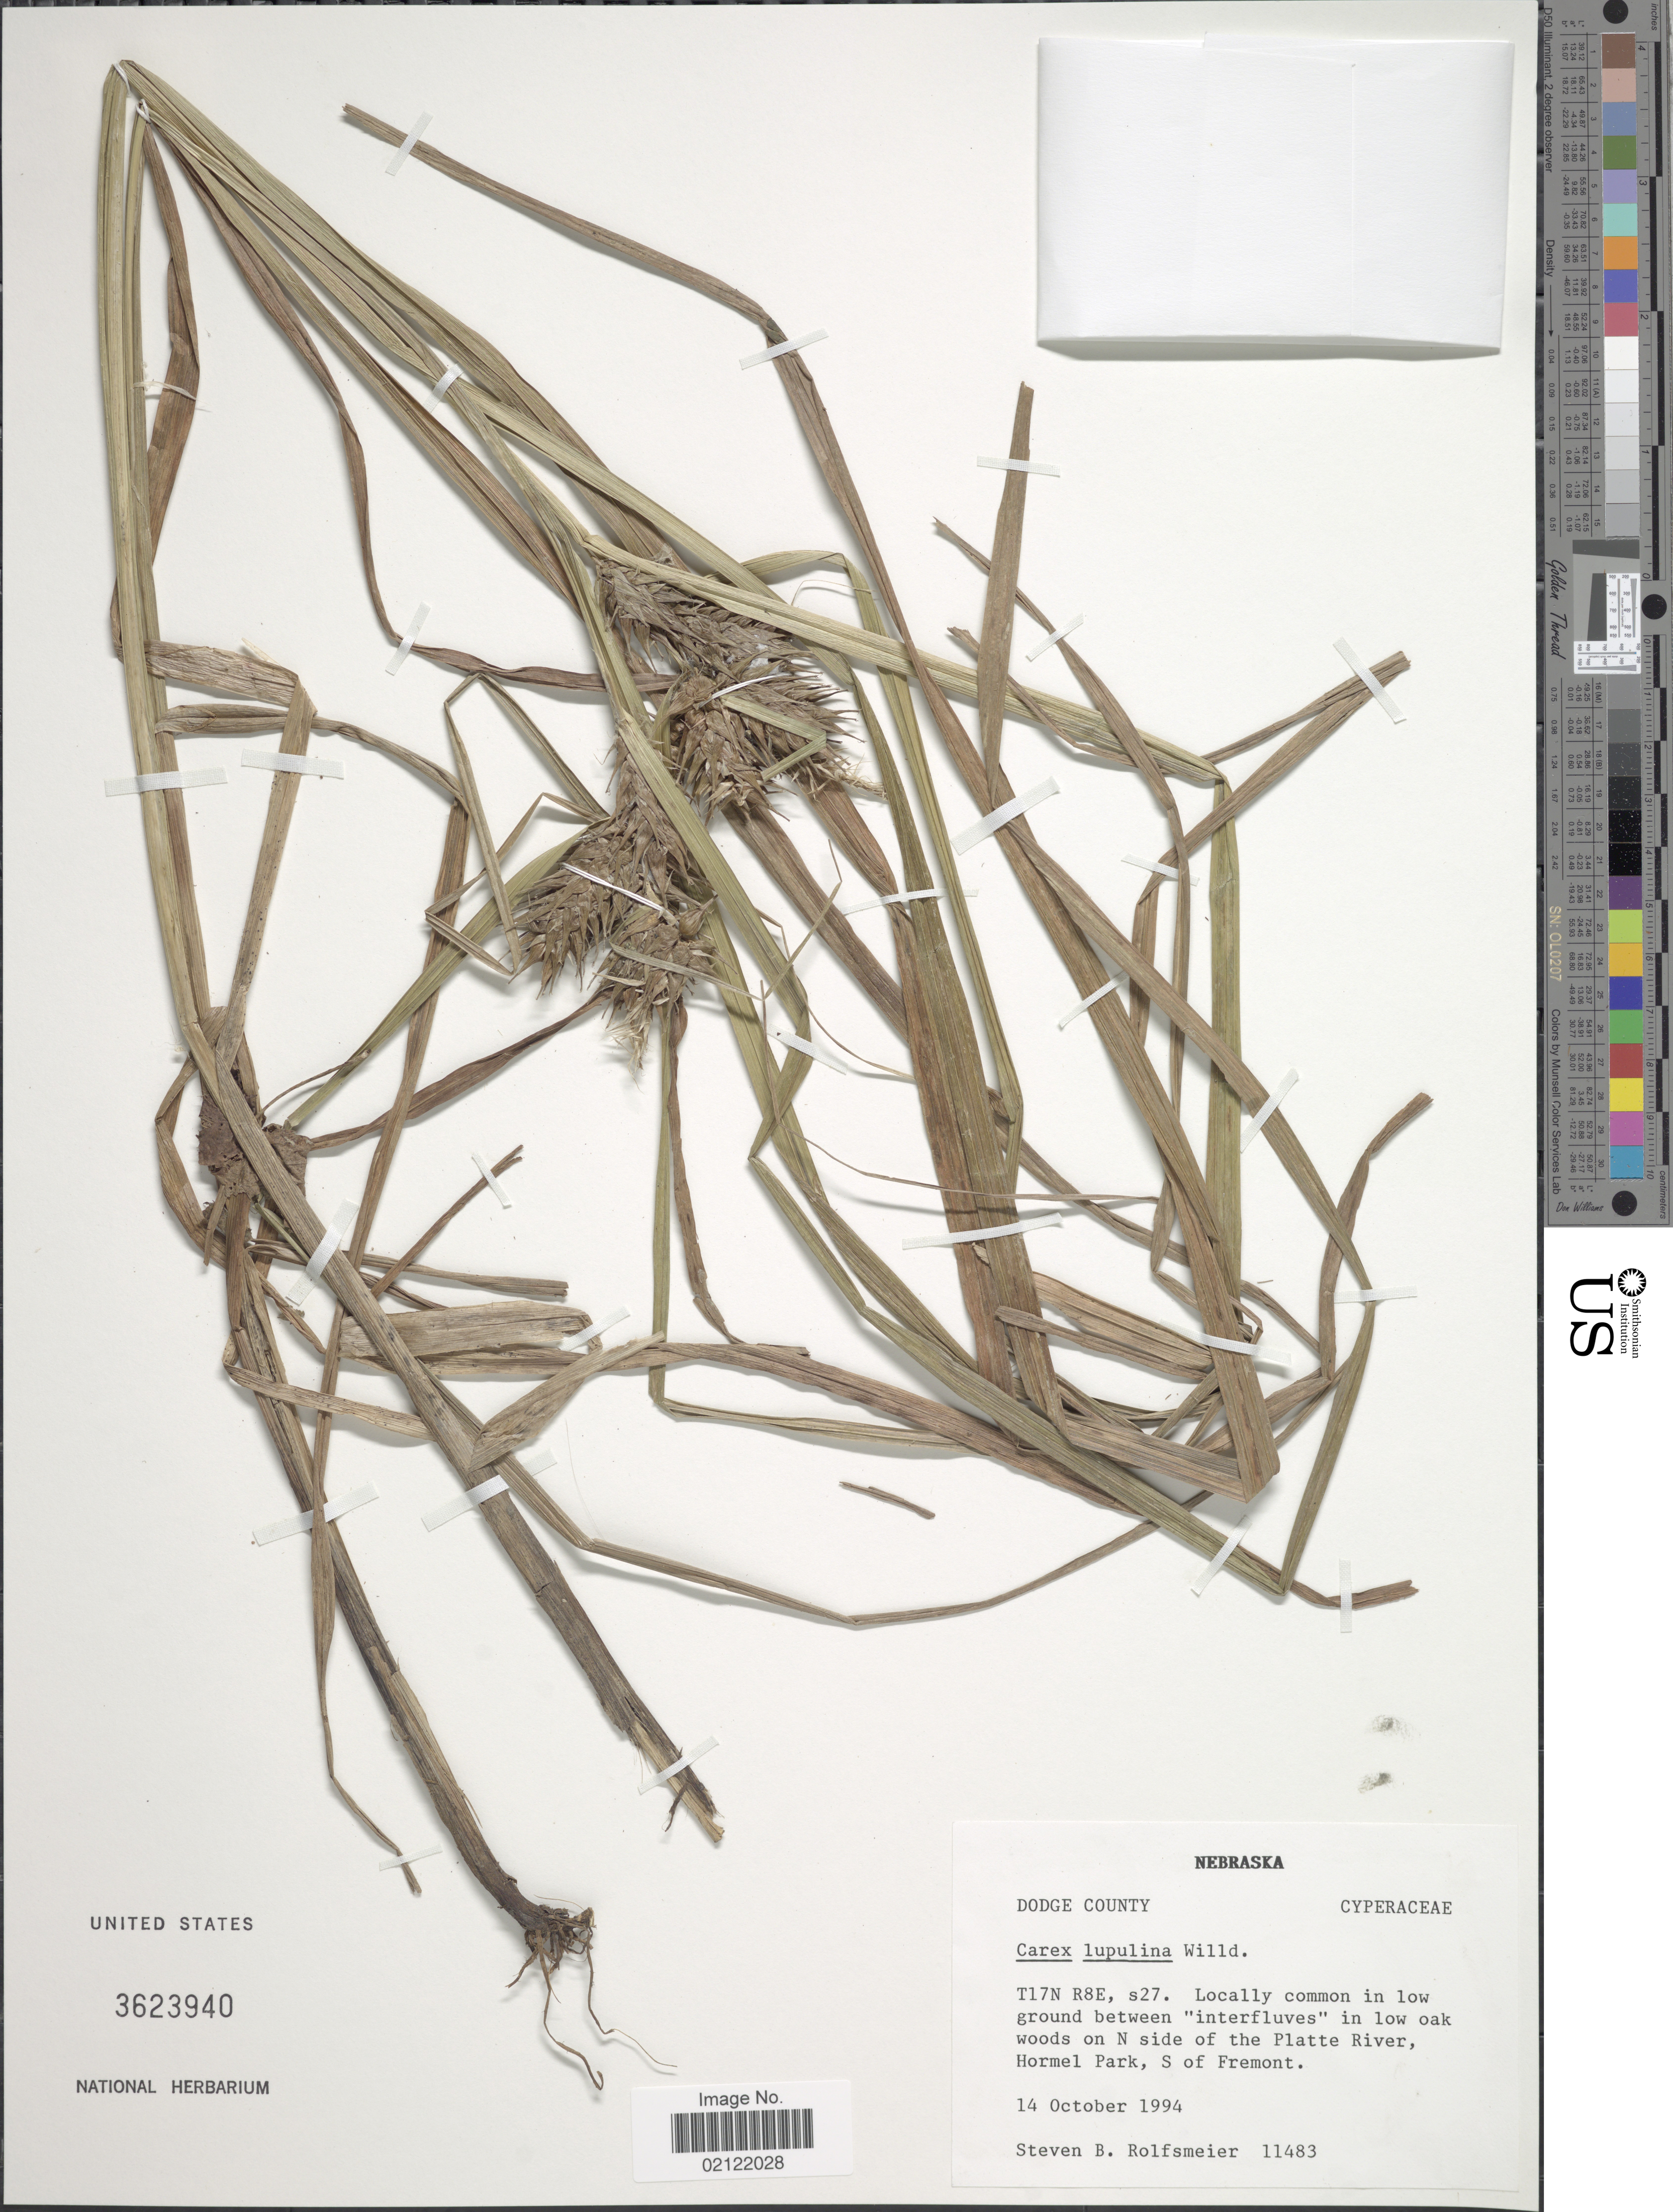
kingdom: Plantae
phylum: Tracheophyta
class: Liliopsida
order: Poales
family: Cyperaceae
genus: Carex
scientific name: Carex lupulina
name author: Muhl. ex Willd.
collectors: S. Rolfsmeier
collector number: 11483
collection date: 1994-10-14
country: United States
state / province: Nebraska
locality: T17N R8E, s27. In low oak woods on N side of the Platte River, Hormel Park, S of Fremont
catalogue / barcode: US 3623940